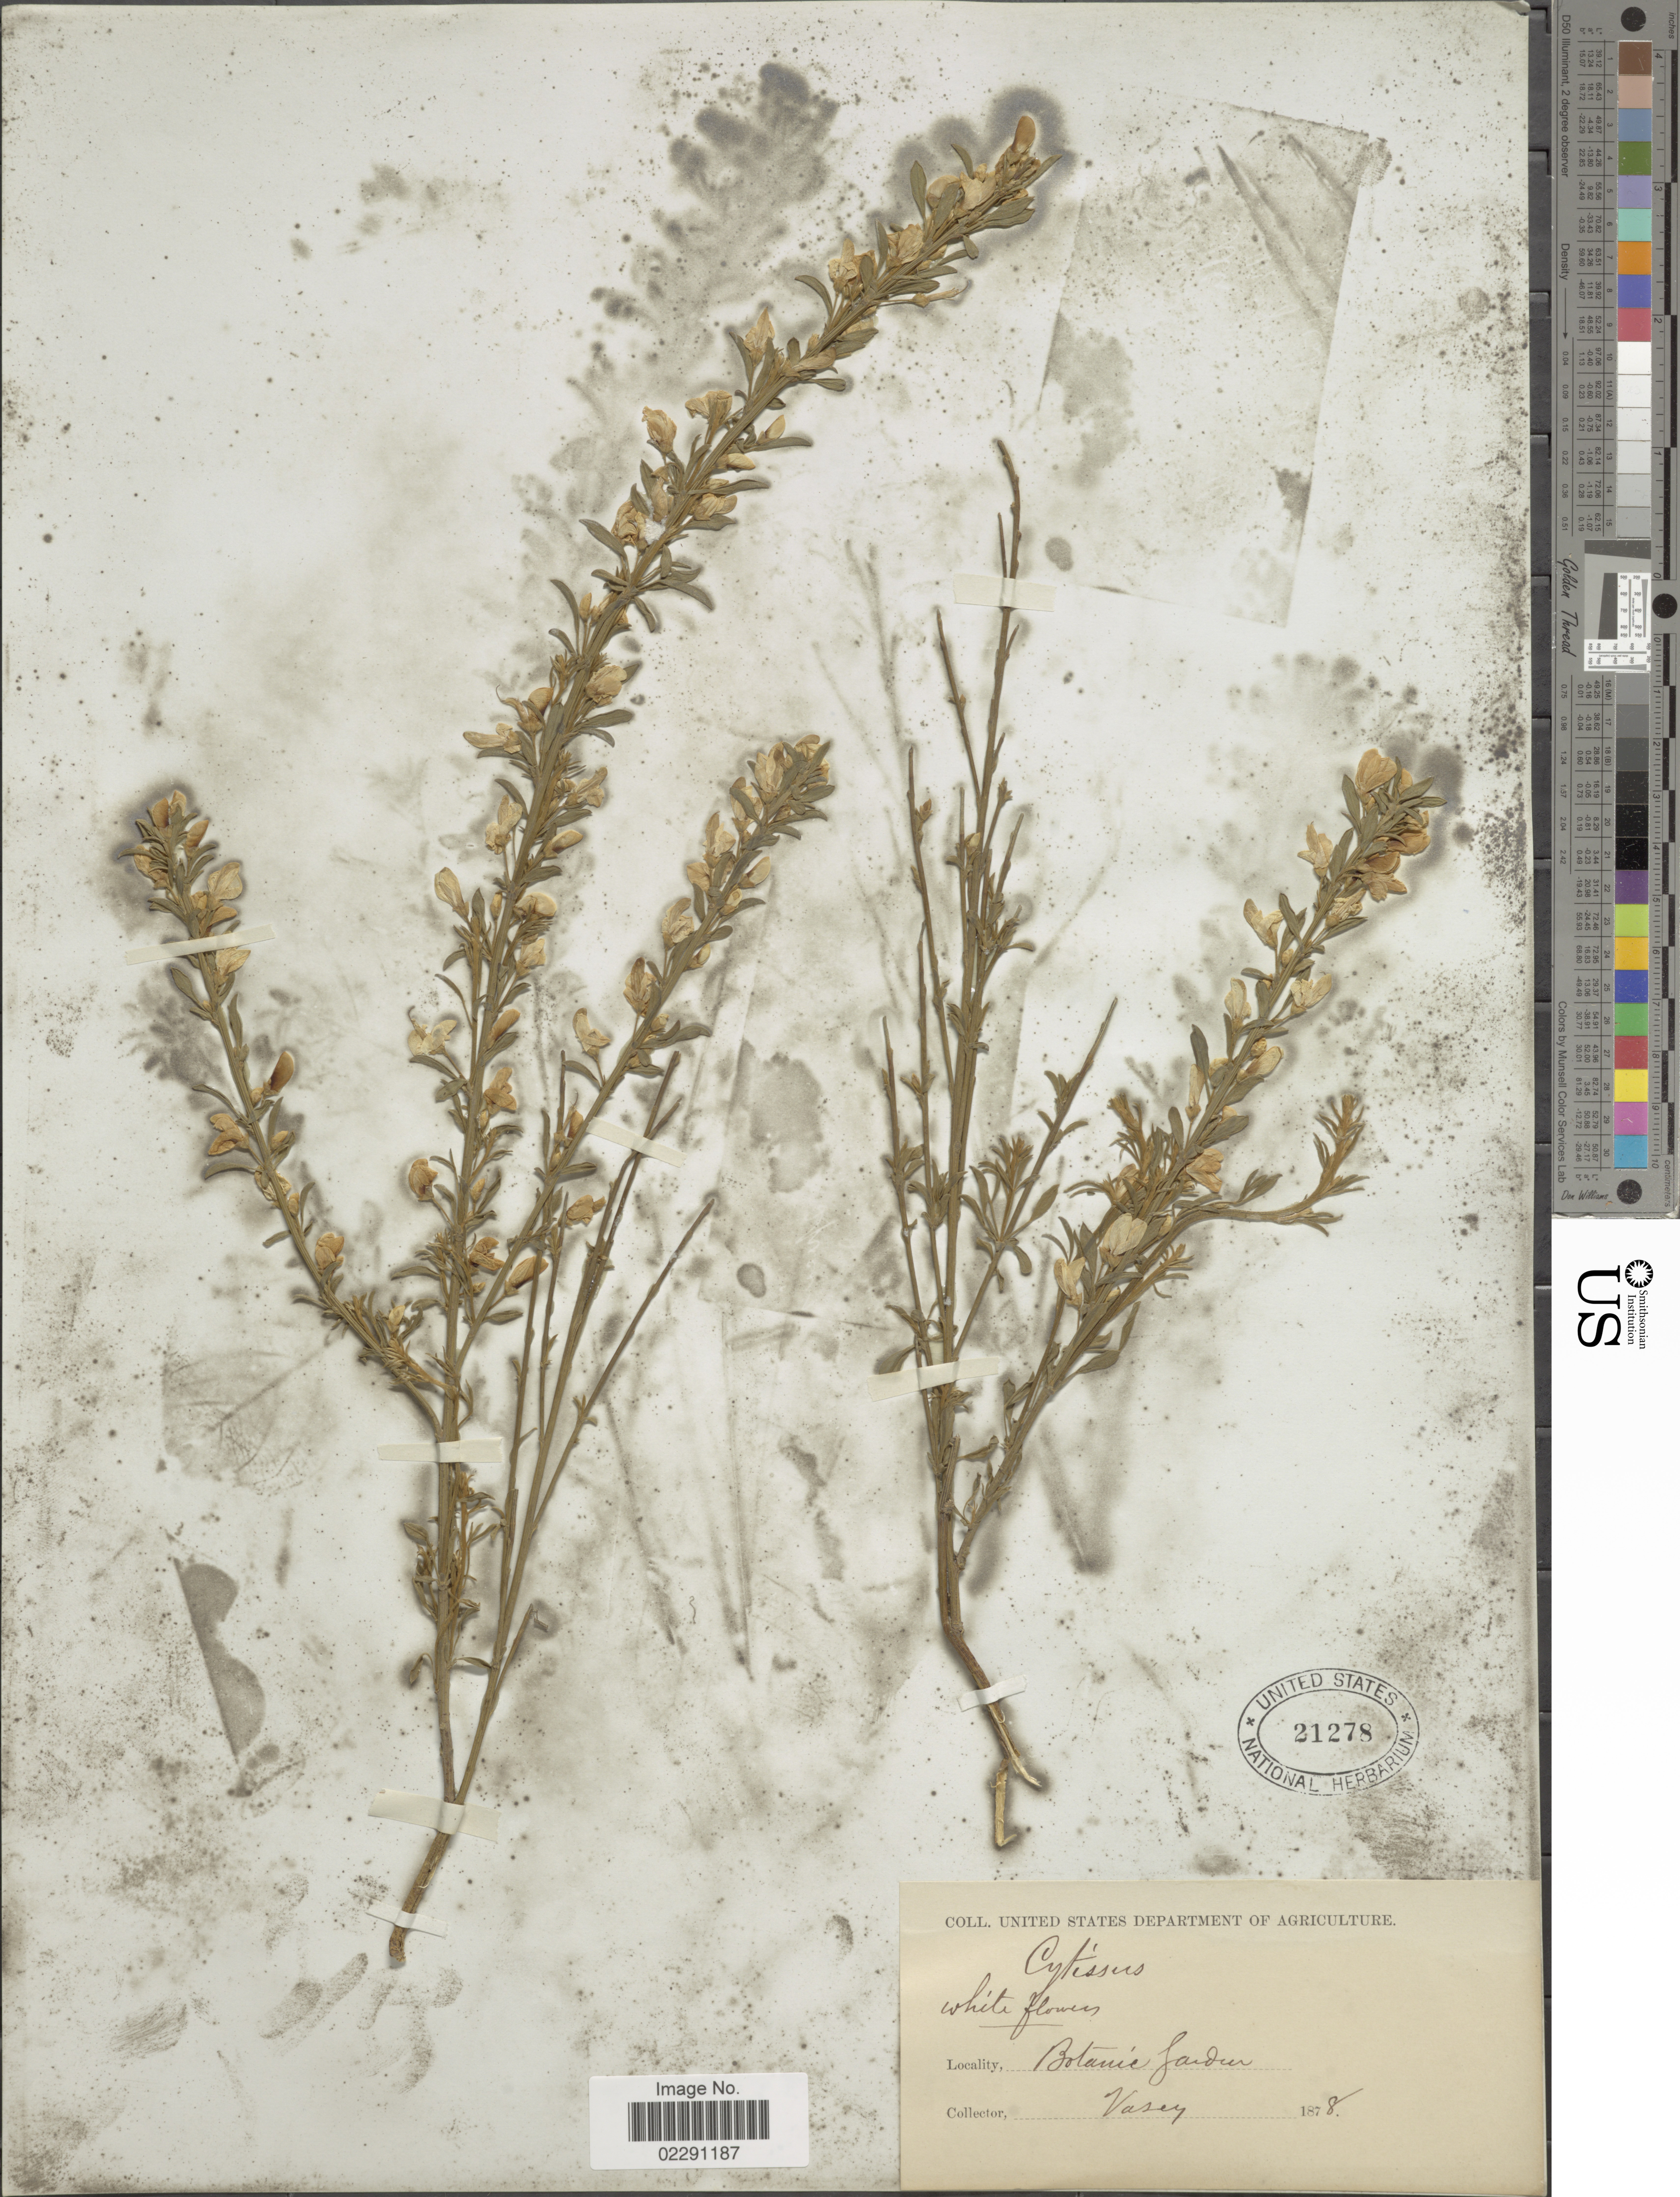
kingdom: Plantae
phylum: Tracheophyta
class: Magnoliopsida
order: Fabales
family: Fabaceae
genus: Cytisus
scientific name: Cytisus sp.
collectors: Vasey, --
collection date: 1878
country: United States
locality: Botanic Garden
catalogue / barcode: US 21278